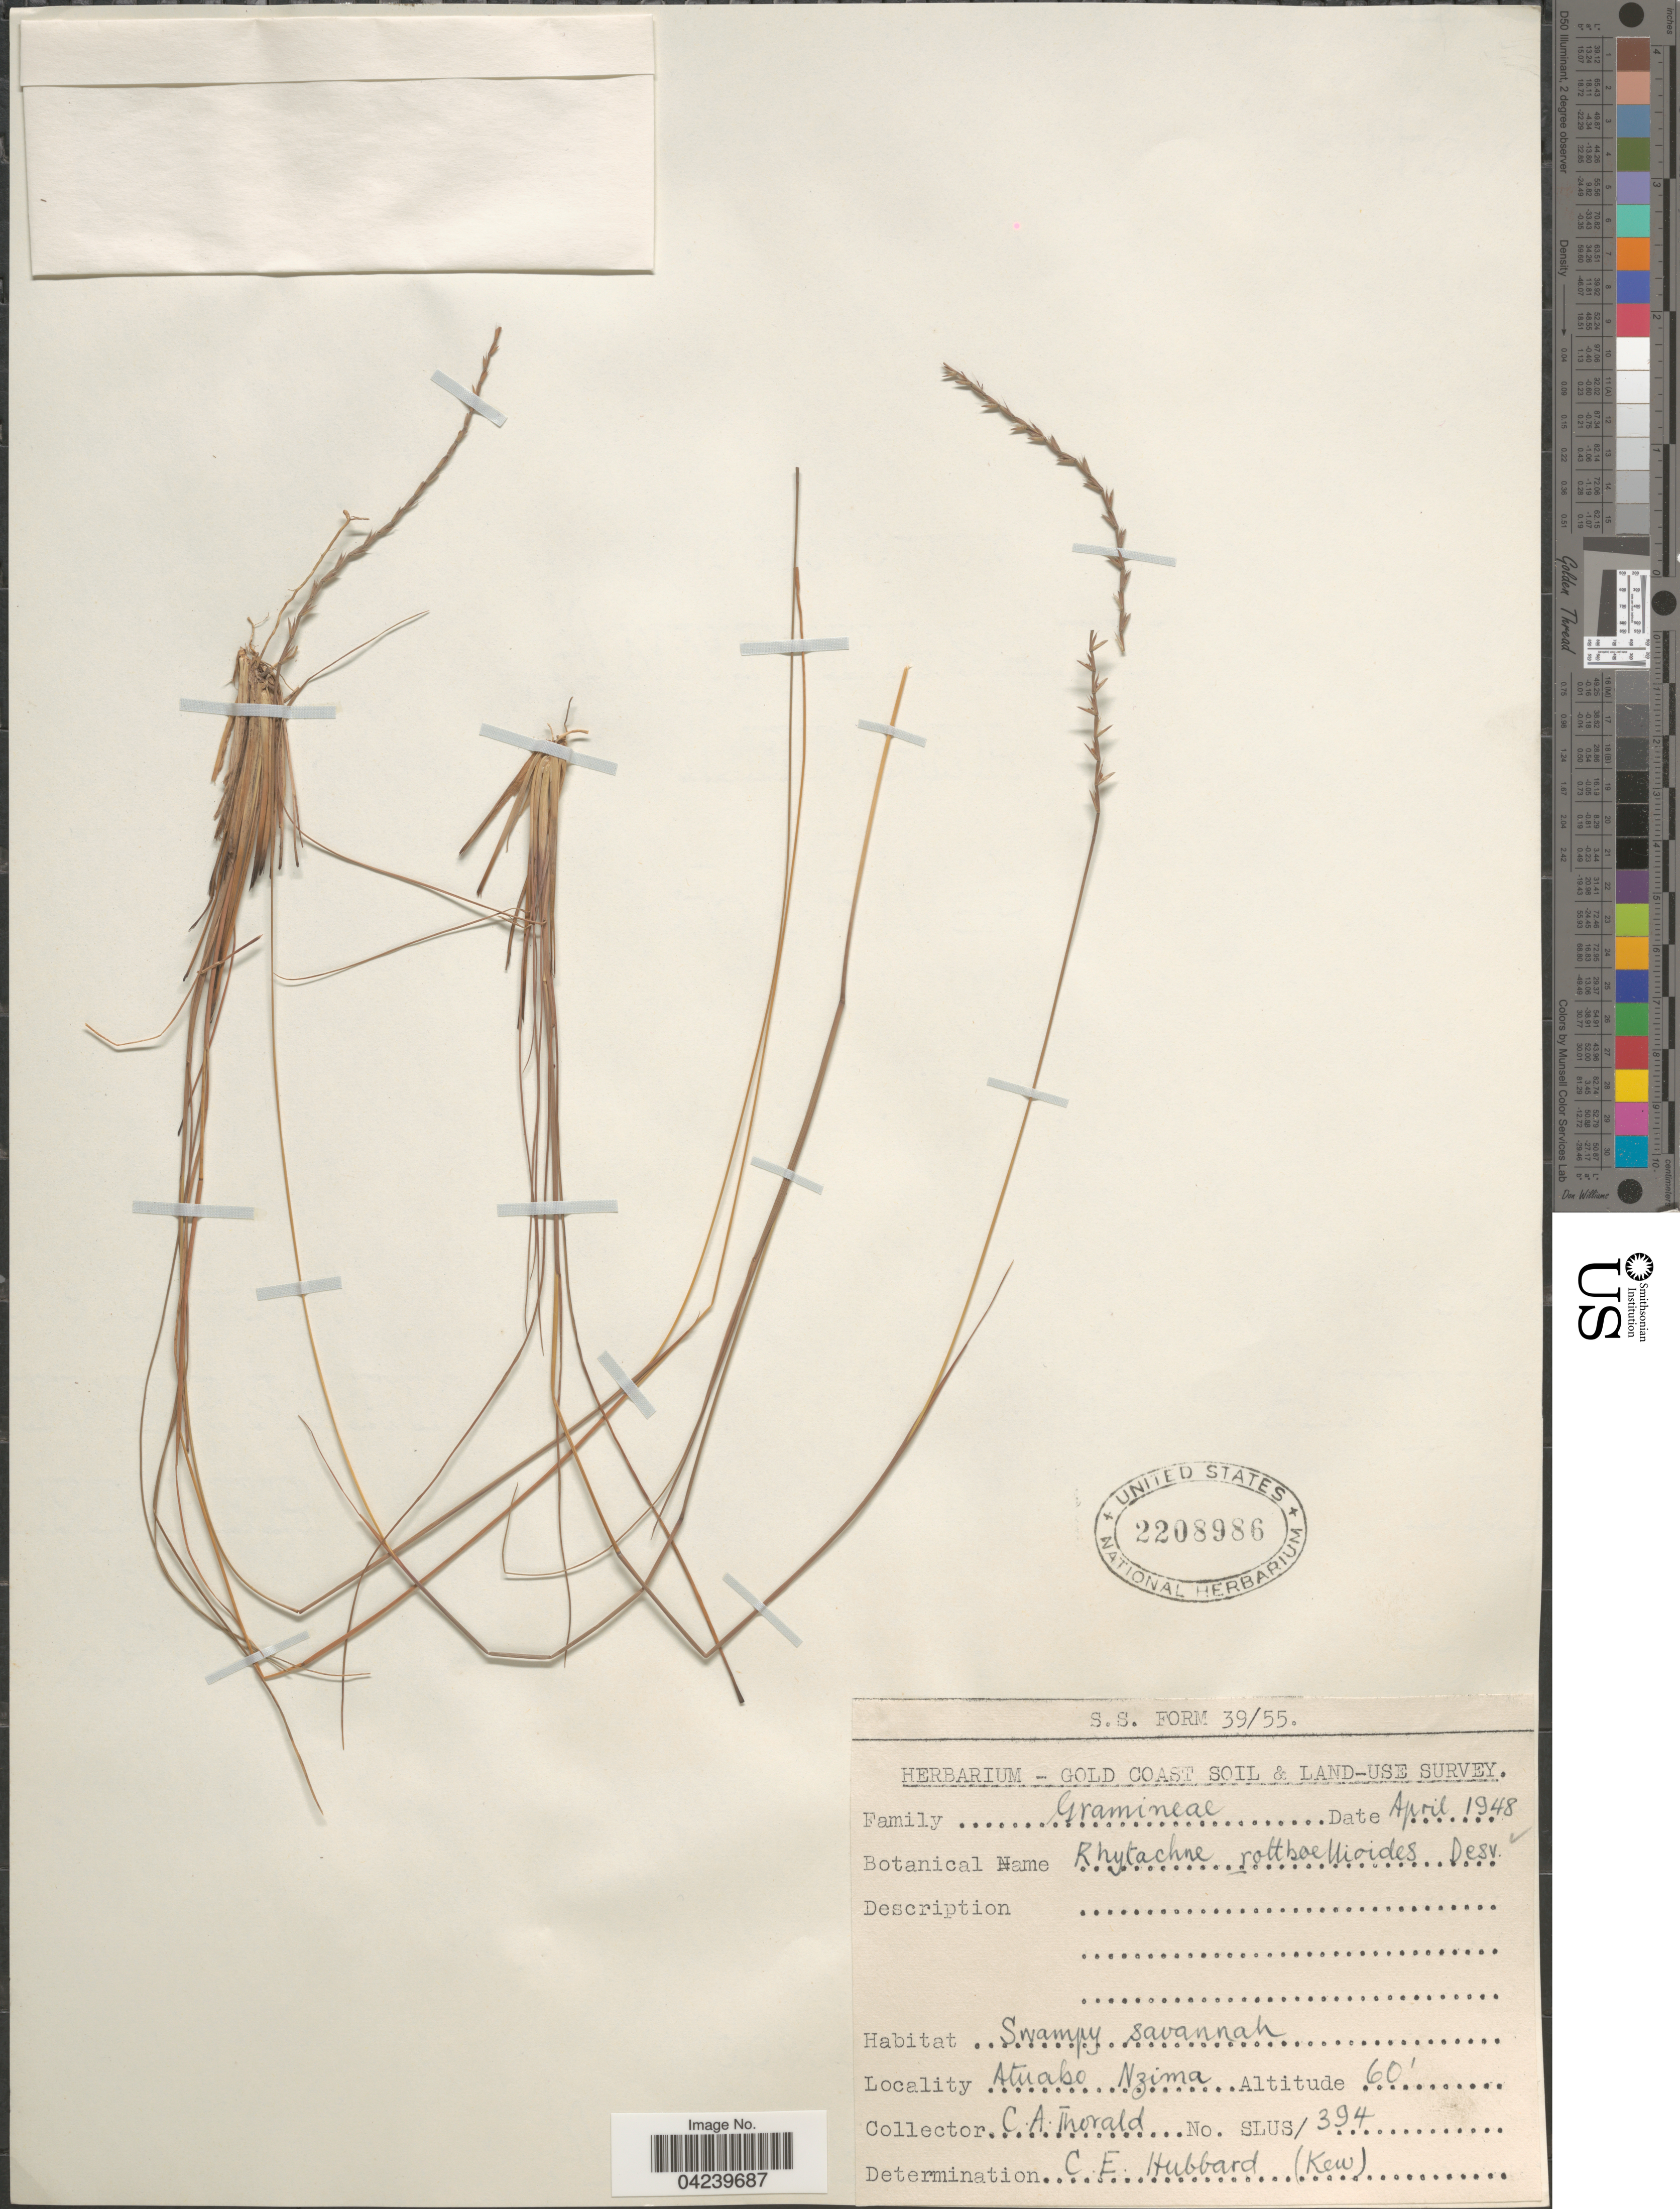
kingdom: Plantae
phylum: Tracheophyta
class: Liliopsida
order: Poales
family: Poaceae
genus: Rhytachne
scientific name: Rhytachne rottboellioides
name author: Desv.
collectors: C. Thorald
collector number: SLUS/ 394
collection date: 1948-04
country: Ghana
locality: Gold Coast Soil & Land-Use Survey. Atuabo Nzima.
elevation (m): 18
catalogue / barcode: US 2208986